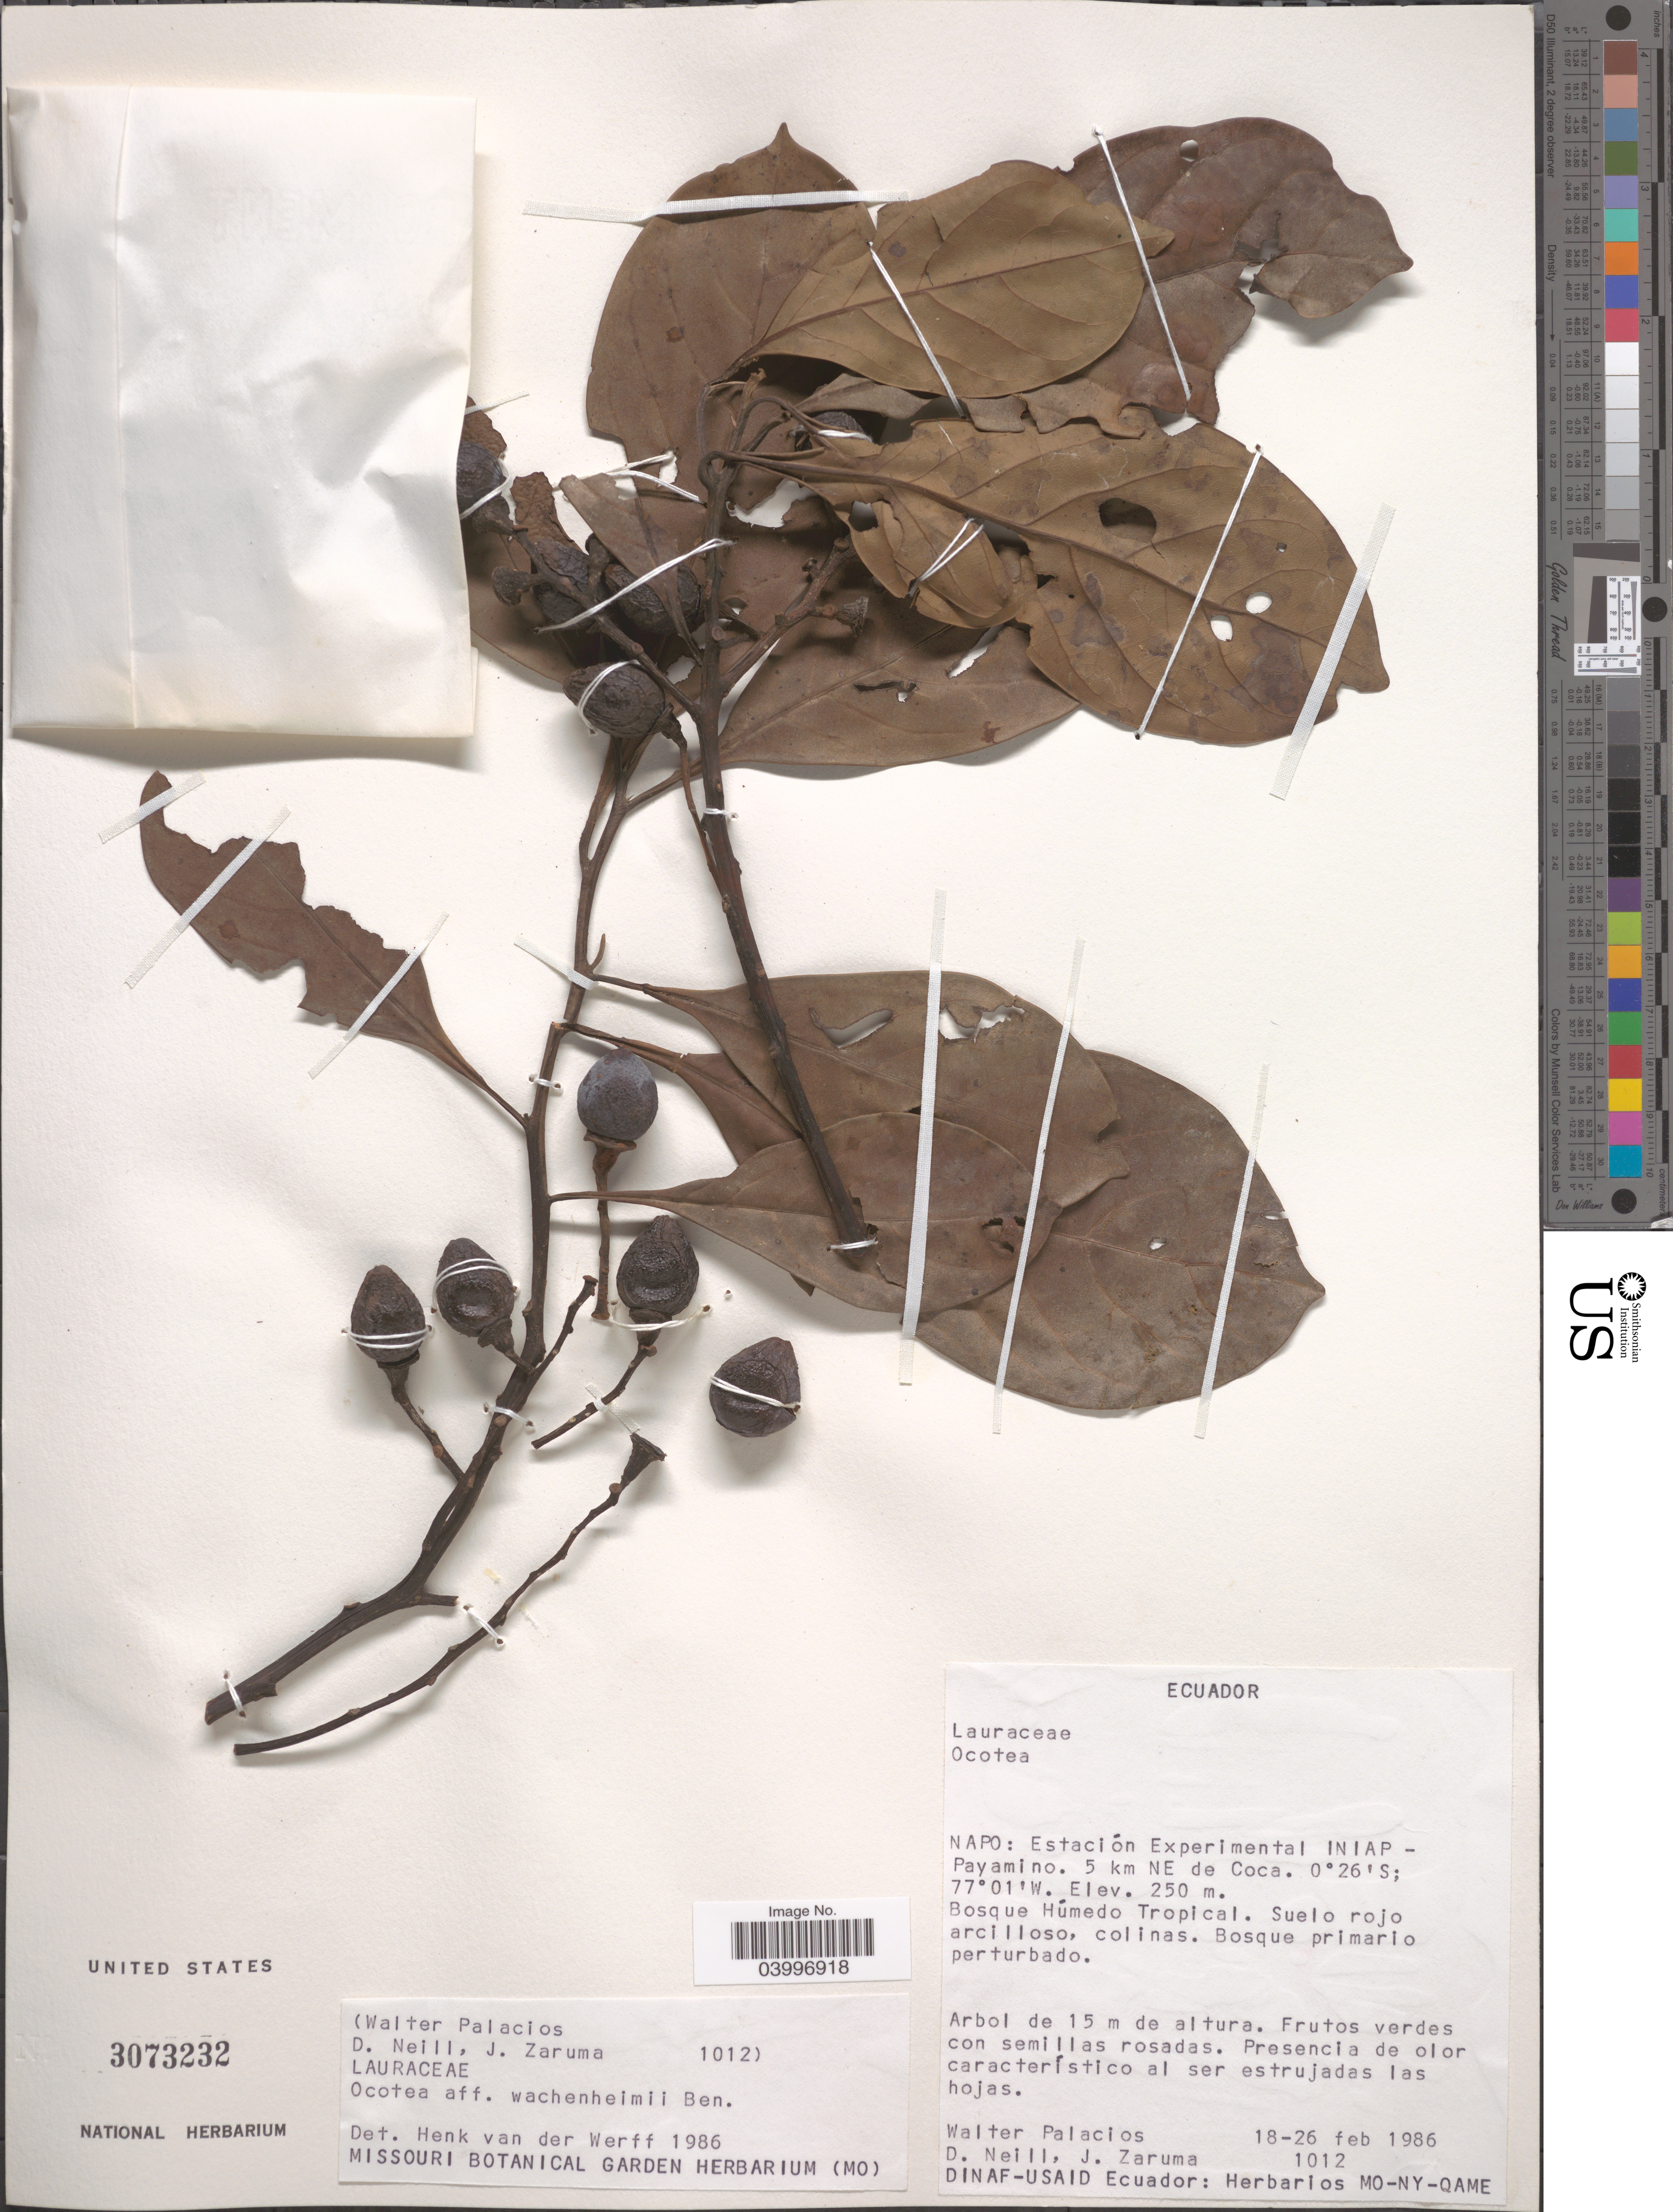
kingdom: Plantae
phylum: Tracheophyta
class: Magnoliopsida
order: Laurales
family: Lauraceae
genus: Ocotea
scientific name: Ocotea wachenheimii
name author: Benoist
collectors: W. Palacios, D. Neill & J. Zaruma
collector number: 1012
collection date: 1986-02-18/1986-02-26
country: Ecuador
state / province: Napo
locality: Estación Experimental INIAP-Payamino. 5 km NE de Coca.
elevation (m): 250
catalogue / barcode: US 3073232